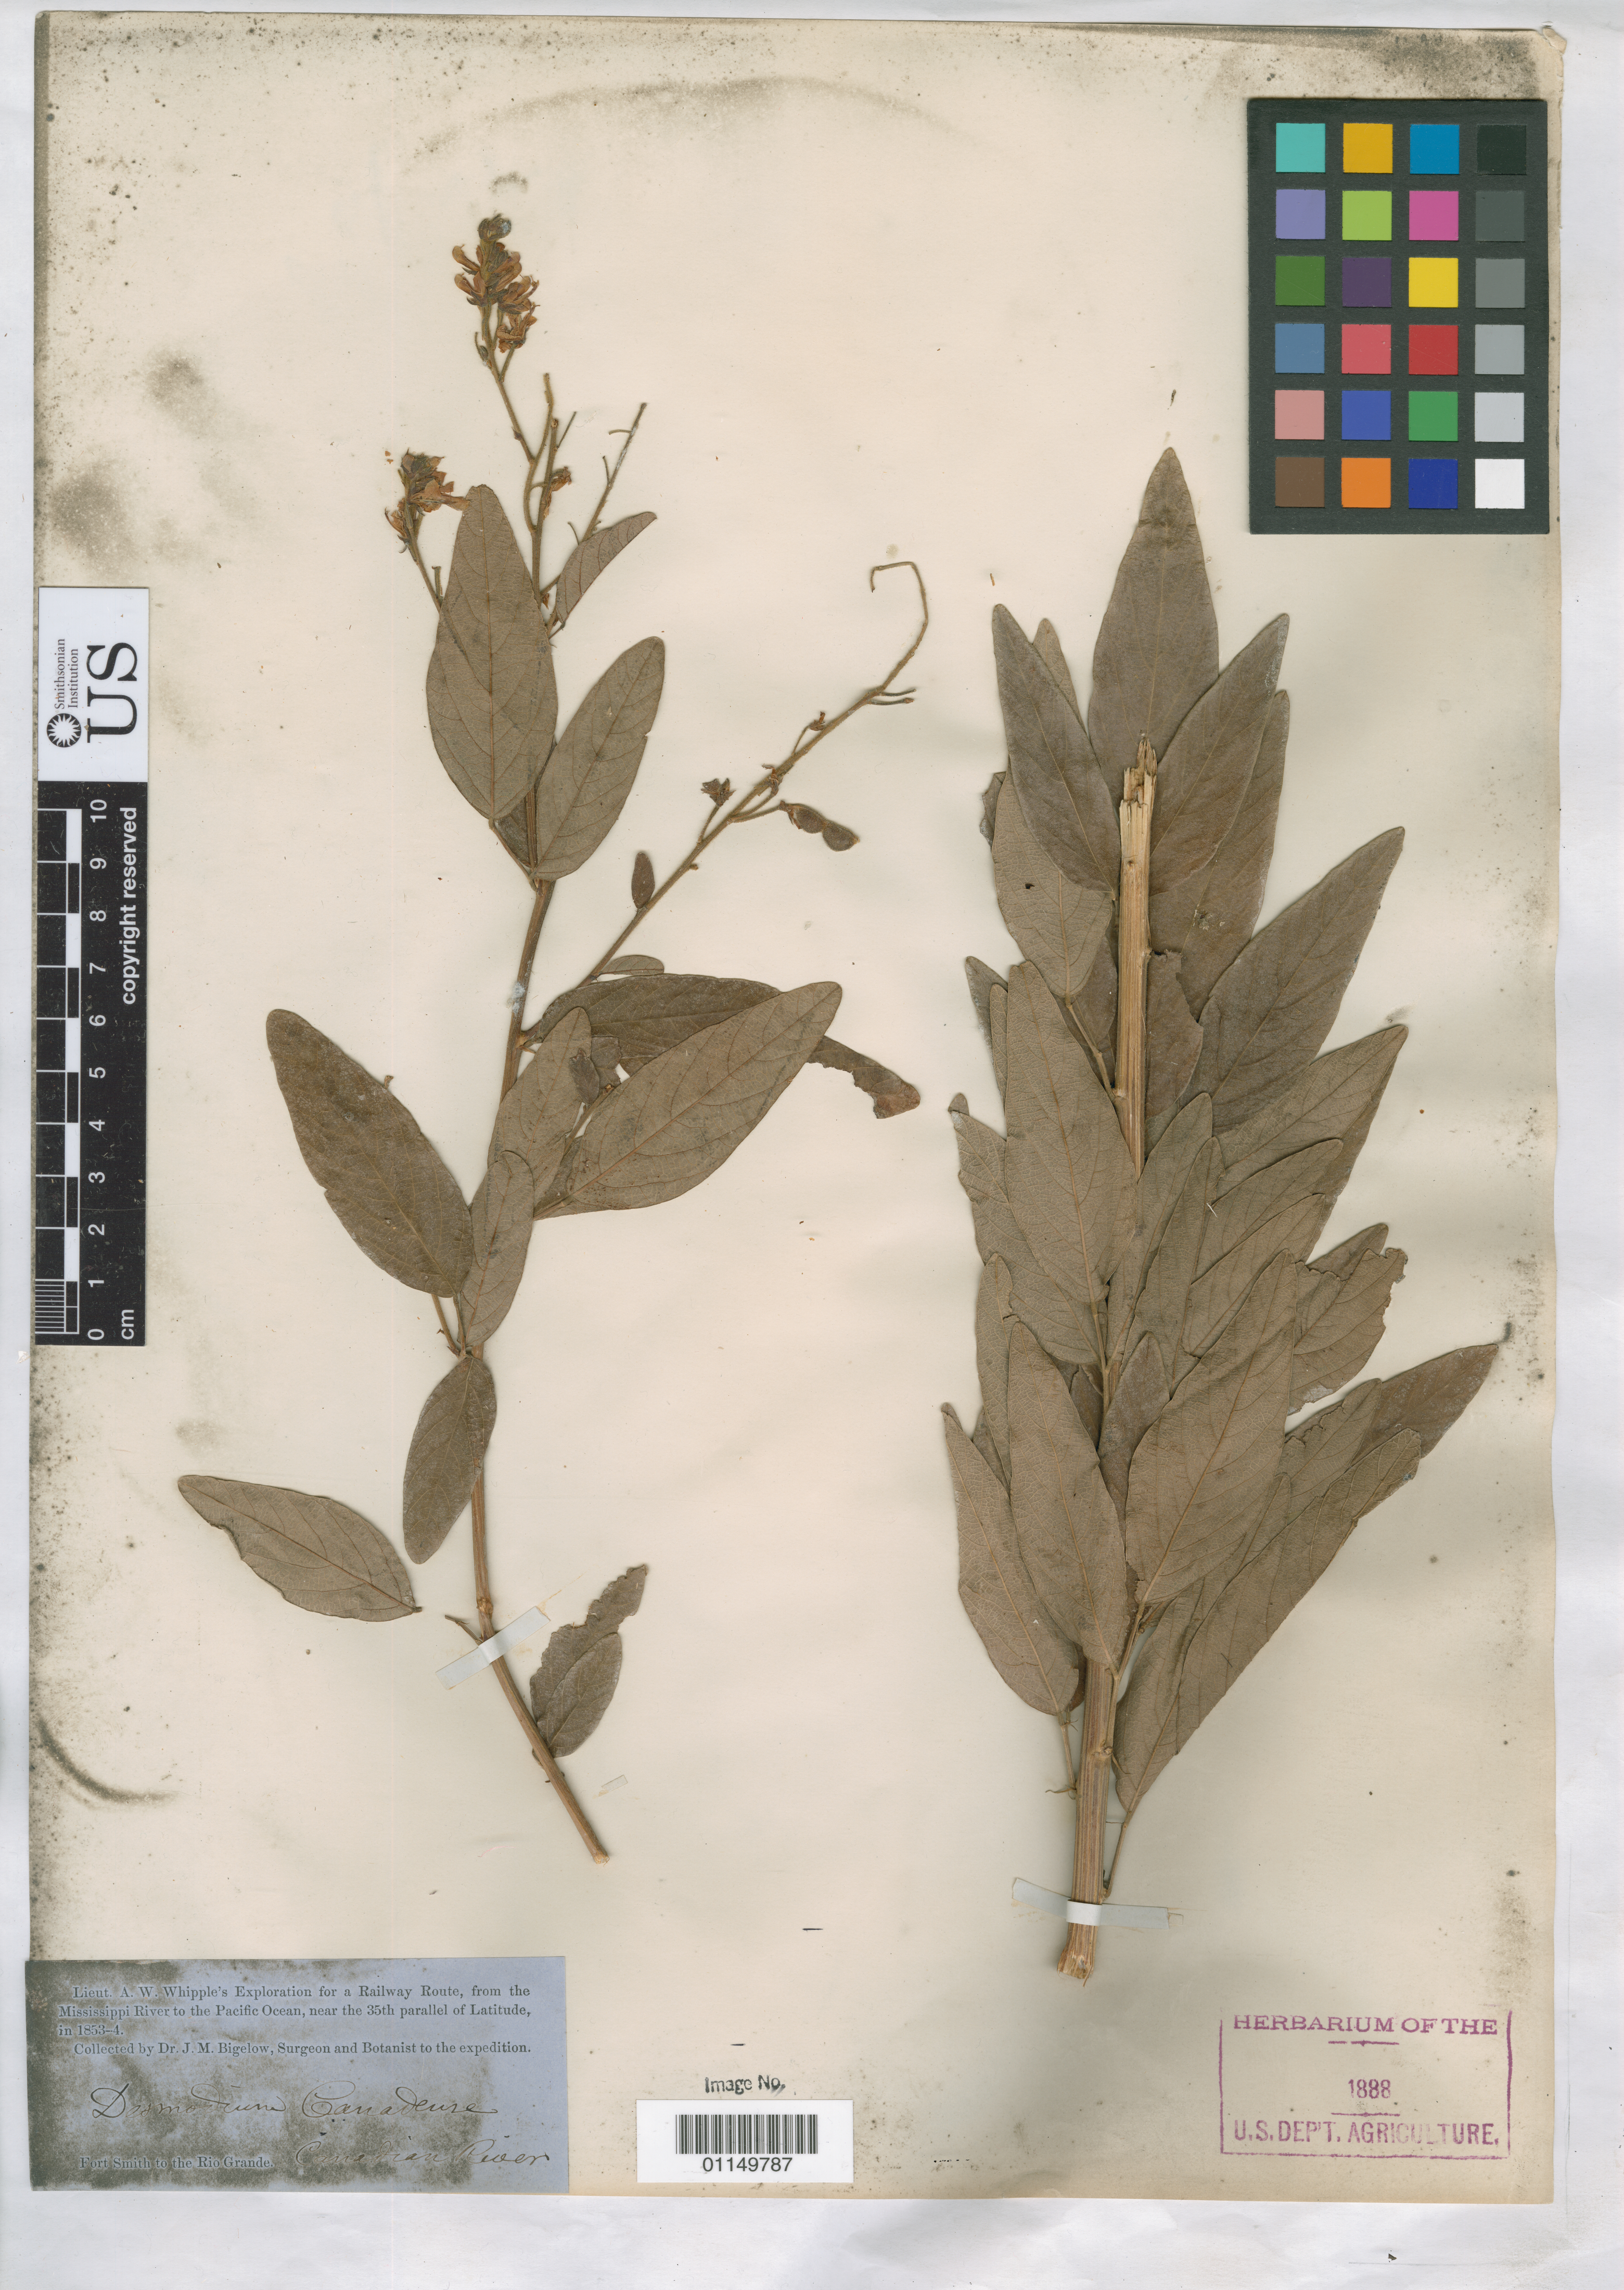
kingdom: Plantae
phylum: Tracheophyta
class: Magnoliopsida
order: Fabales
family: Fabaceae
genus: Desmodium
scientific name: Desmodium canadense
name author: (L.) DC.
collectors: J. M. Bigelow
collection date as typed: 1853 to -- --- 1854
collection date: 1853/1854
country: United States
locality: Fort Smith to the Rio Grande, Canadian River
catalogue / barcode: US 1